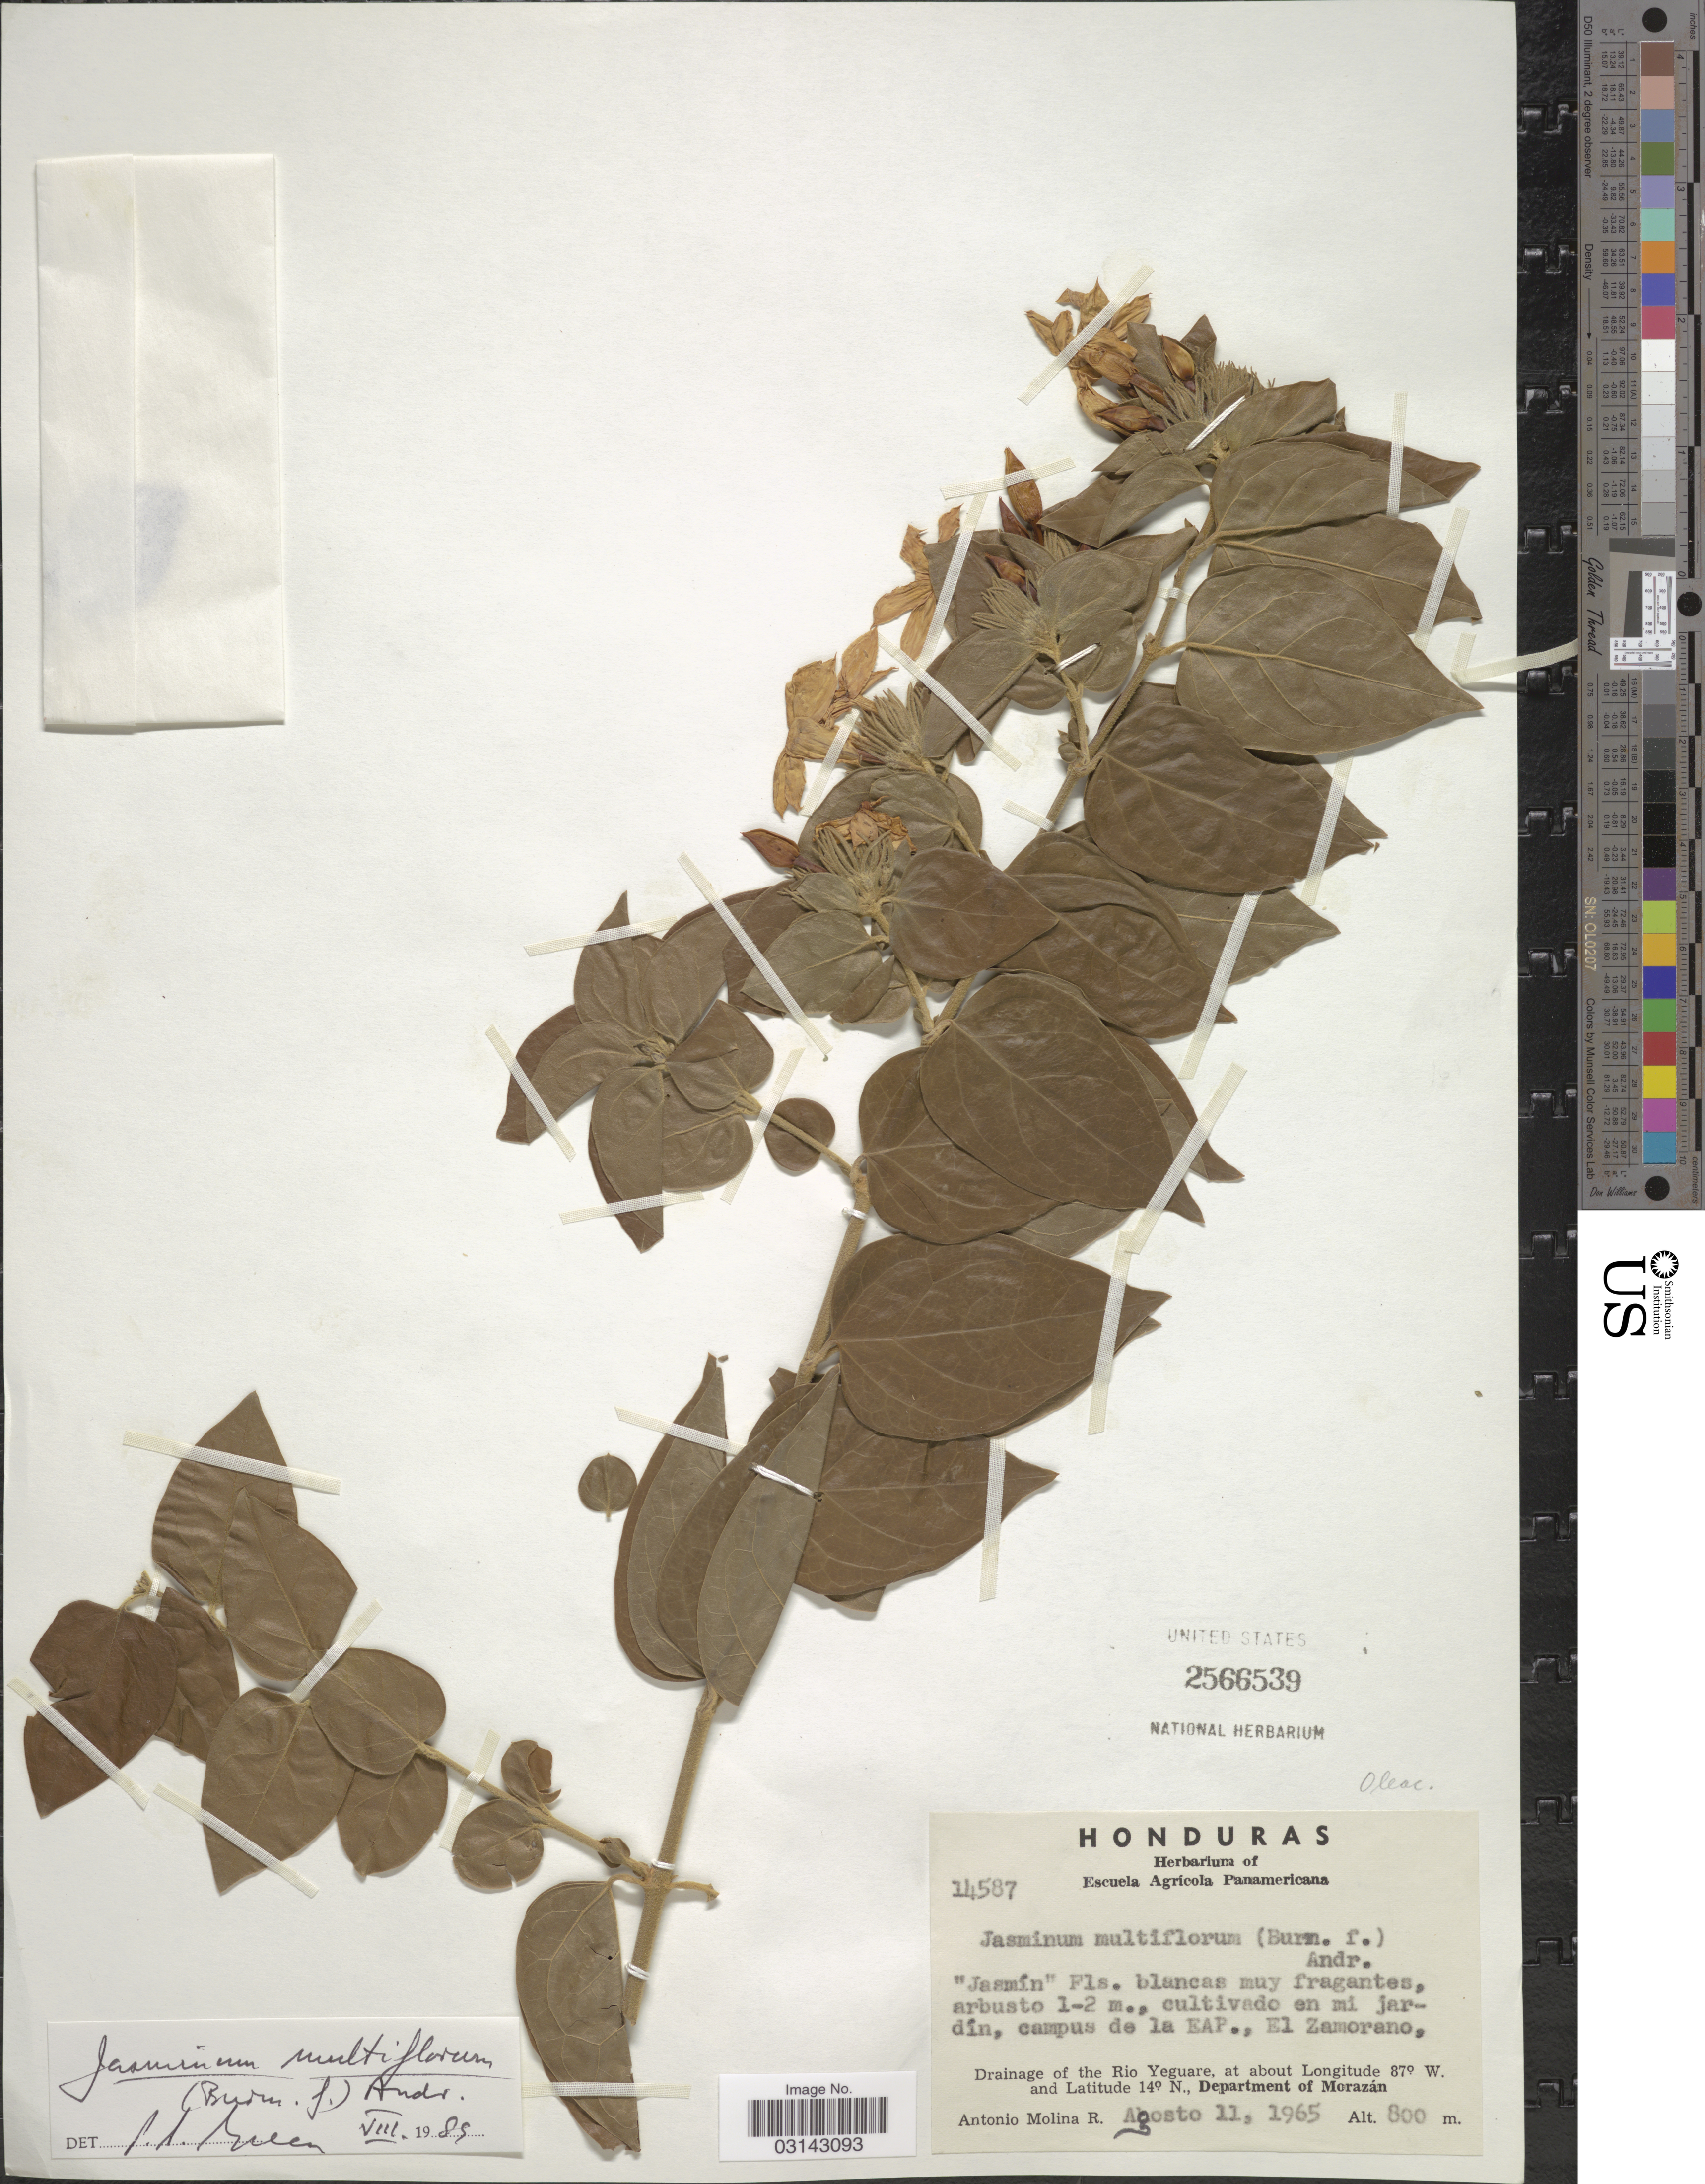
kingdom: Plantae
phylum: Tracheophyta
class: Magnoliopsida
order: Lamiales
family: Oleaceae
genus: Jasminum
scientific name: Jasminum multiflorum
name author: (Burm. f.) Andrews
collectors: A. Molina R.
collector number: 14587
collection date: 1965-08-11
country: Honduras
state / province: Fco. Morazán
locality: En mi jardín, campus de la EAP., El Zamorano, Drainage of the Rio Yeguare, Department of Morazán.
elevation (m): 800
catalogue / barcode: US 2566539